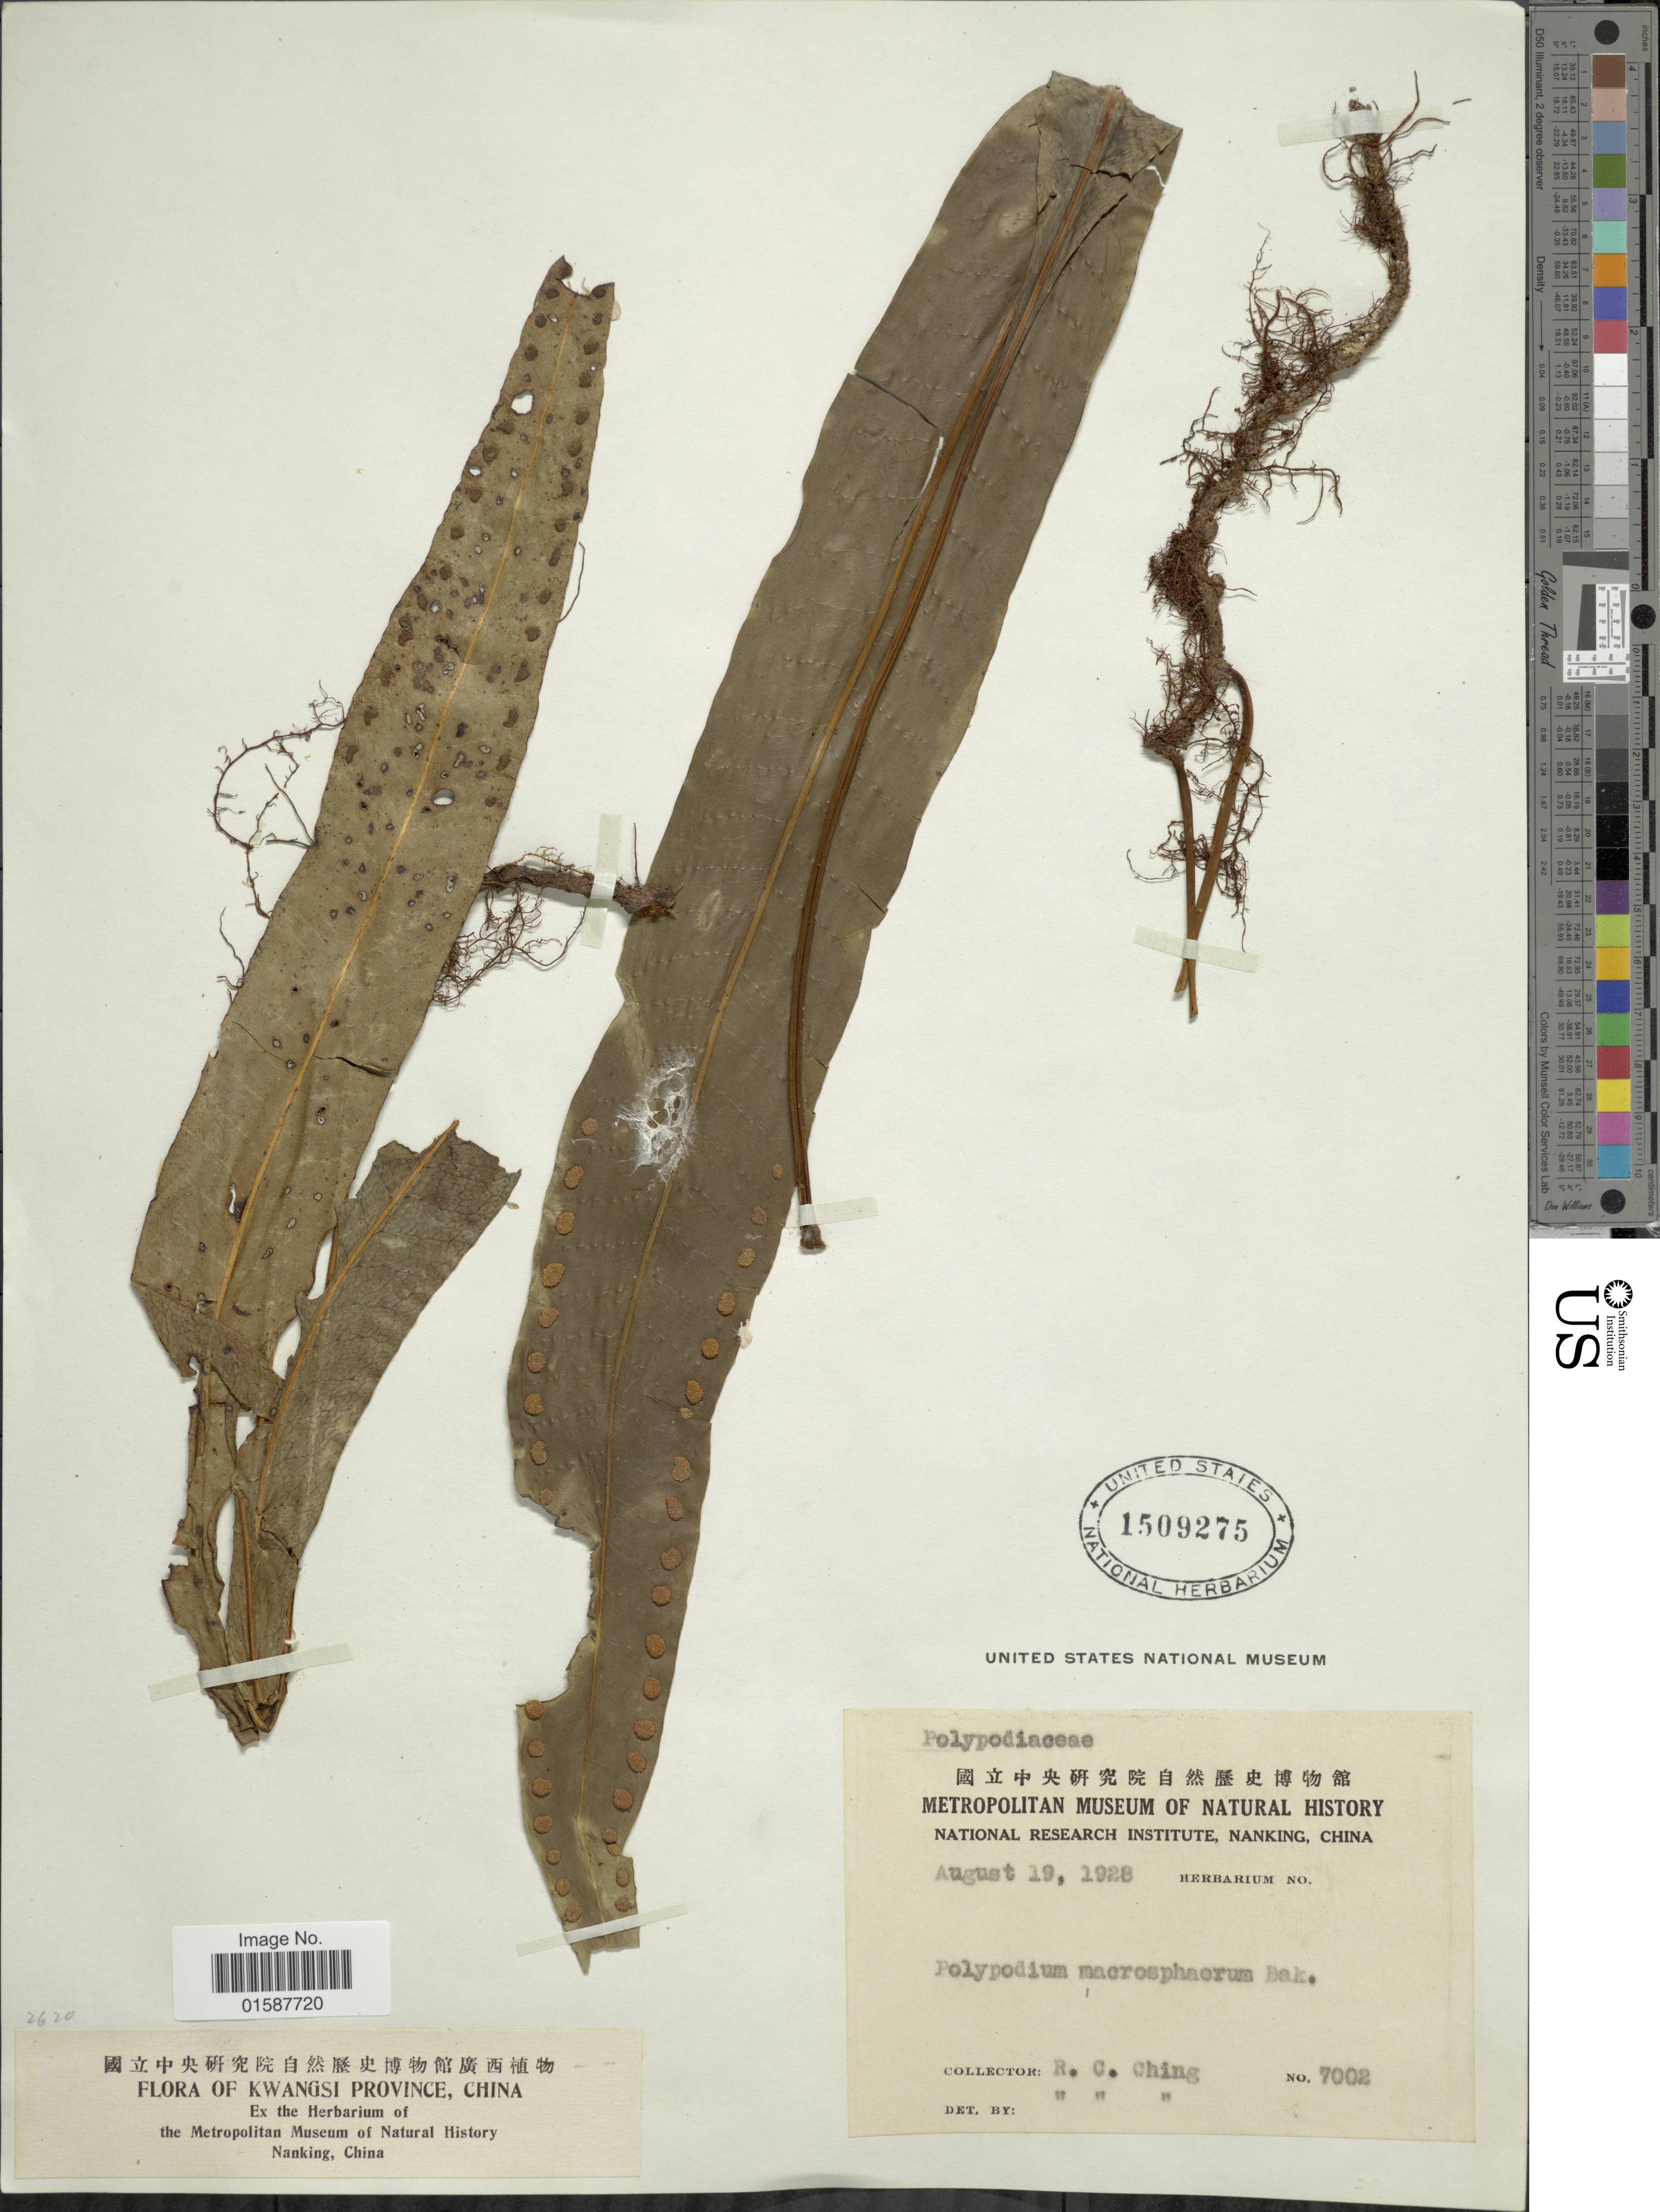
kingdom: Plantae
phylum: Tracheophyta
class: Polypodiopsida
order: Polypodiales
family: Polypodiaceae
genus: Lepisorus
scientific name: Lepisorus macrosphaerus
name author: (Baker) Ching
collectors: R. C. Ching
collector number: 7002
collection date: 1928-08-19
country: China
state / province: Guangxi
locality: Kwangsi Province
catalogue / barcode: US 1509275